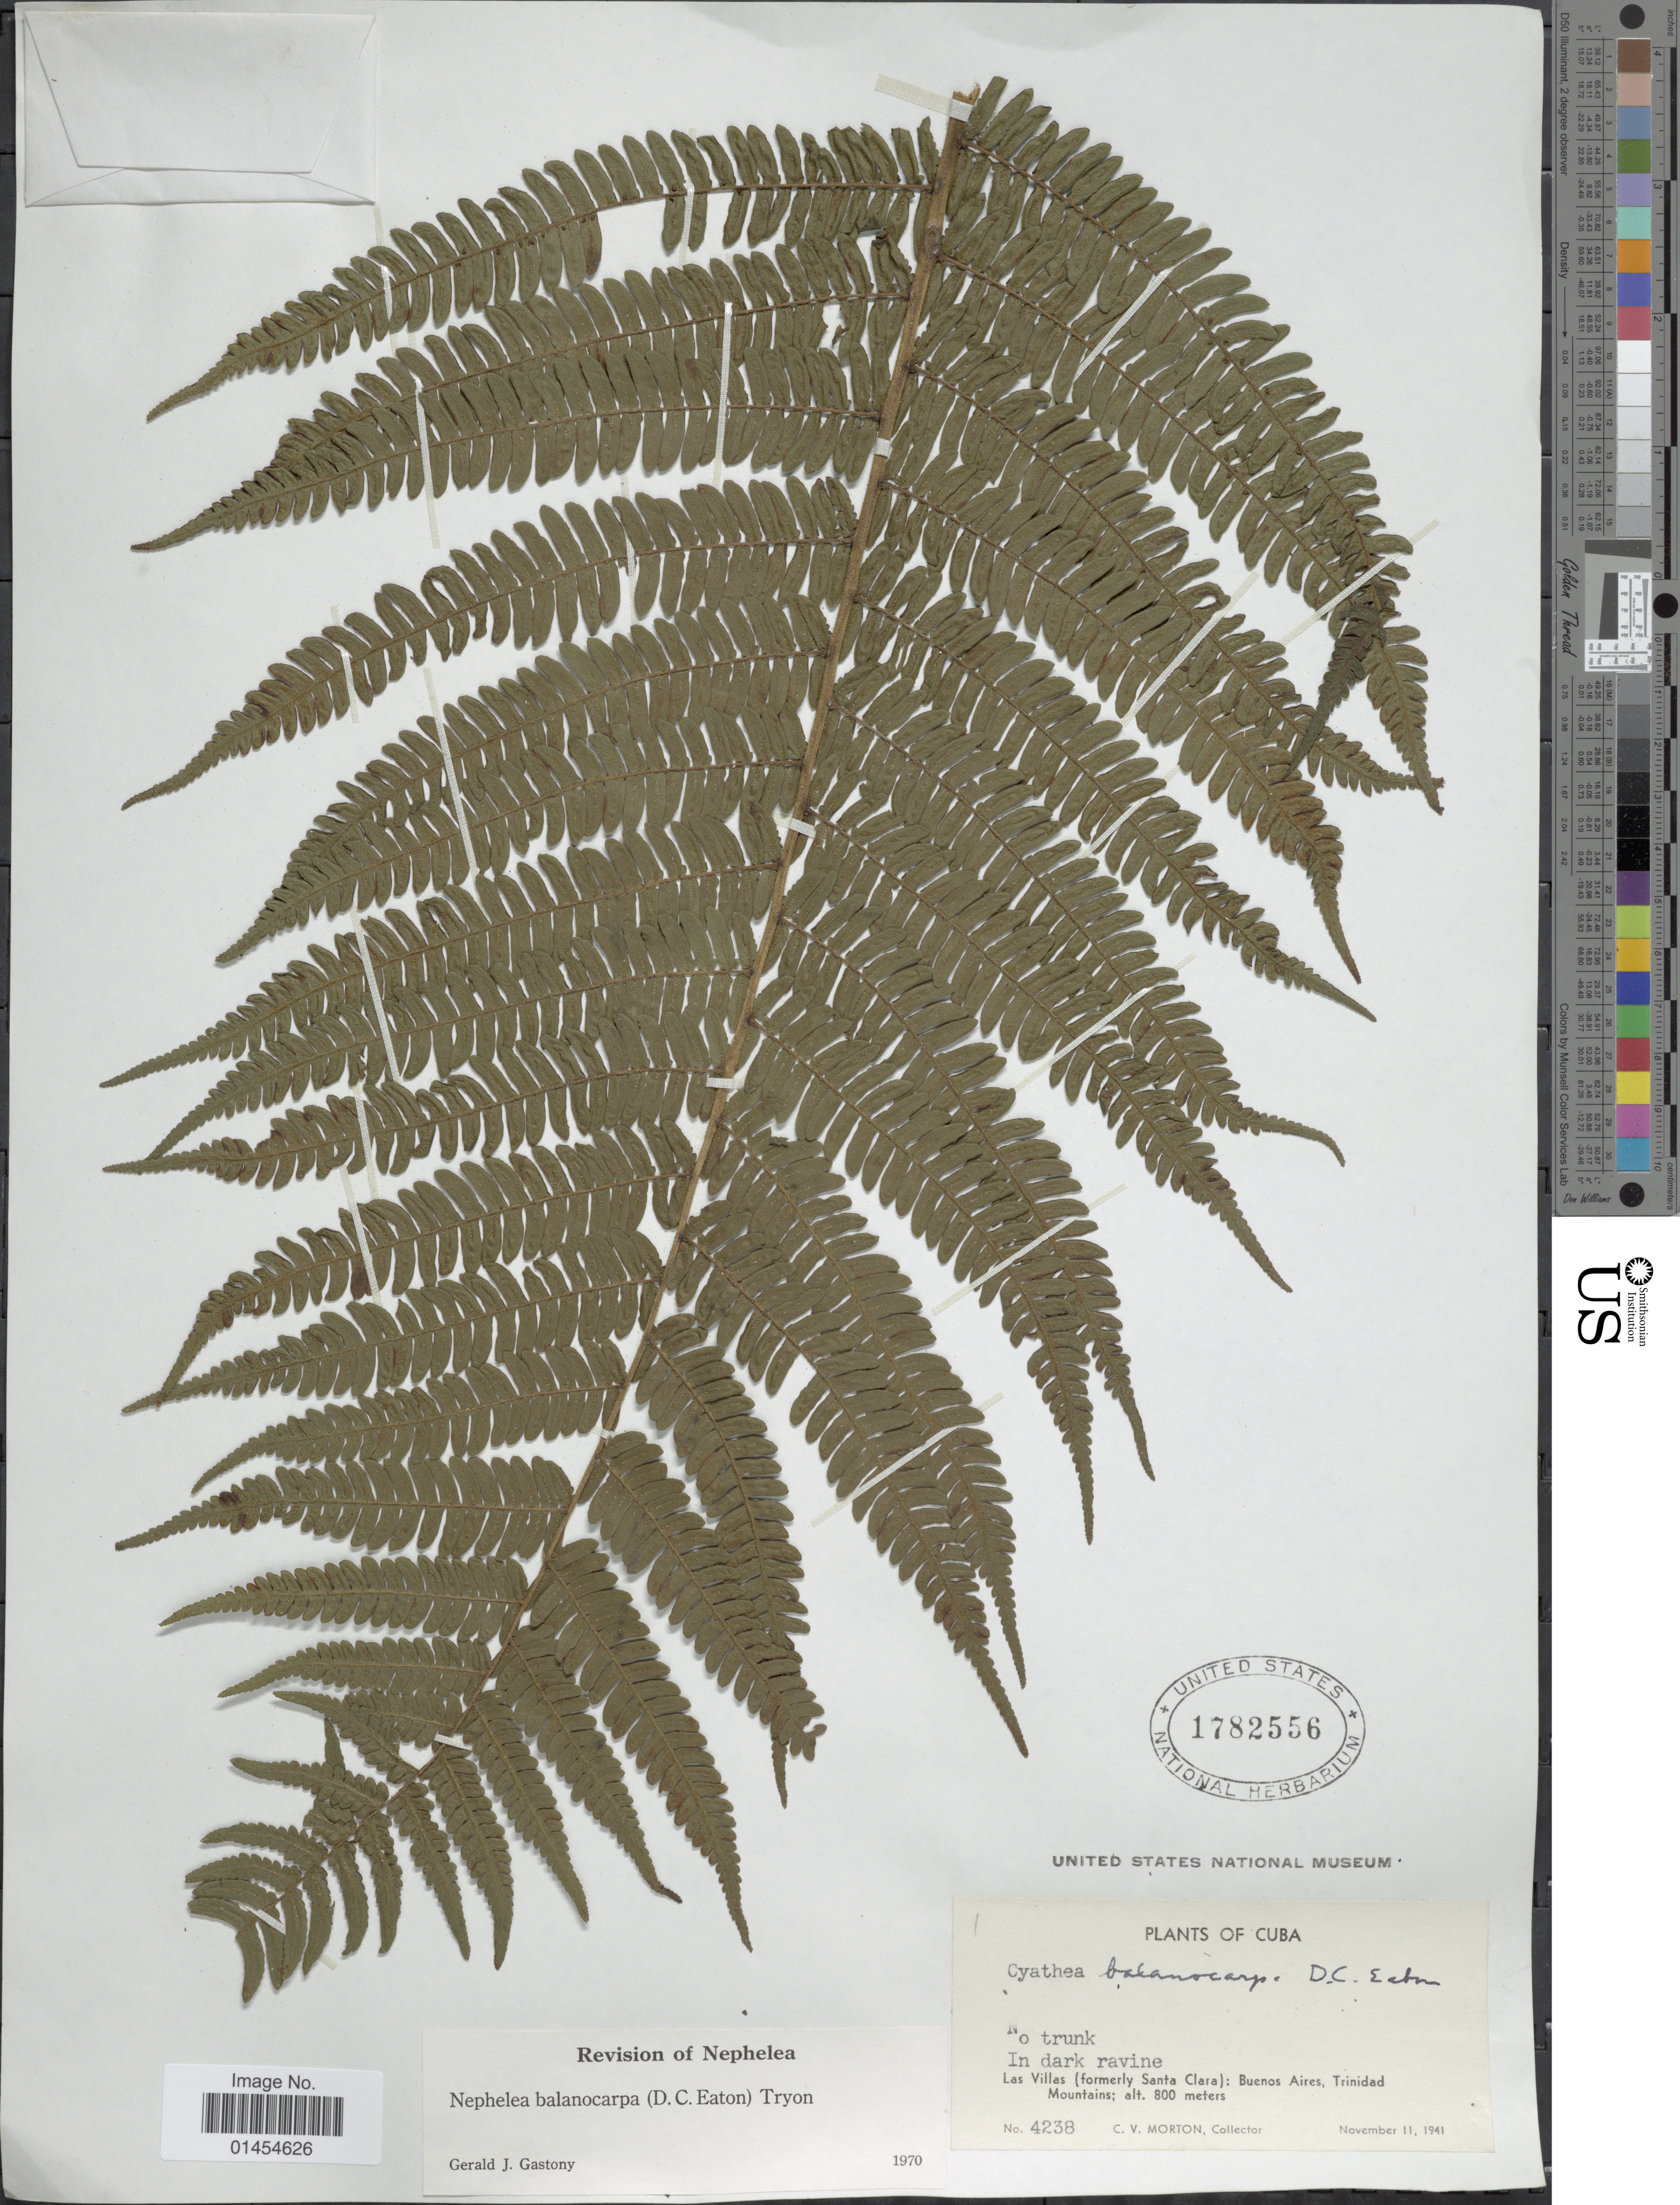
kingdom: Plantae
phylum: Tracheophyta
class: Polypodiopsida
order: Cyatheales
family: Cyatheaceae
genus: Alsophila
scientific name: Alsophila balanocarpa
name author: (D.C. Eaton) D.S. Conant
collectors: C. V. Morton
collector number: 4238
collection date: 1941-11-11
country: Cuba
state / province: Las Villas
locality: (formerly Santa Clara): Buenos Aires, Trinidad Mountains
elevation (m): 800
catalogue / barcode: US 1782556